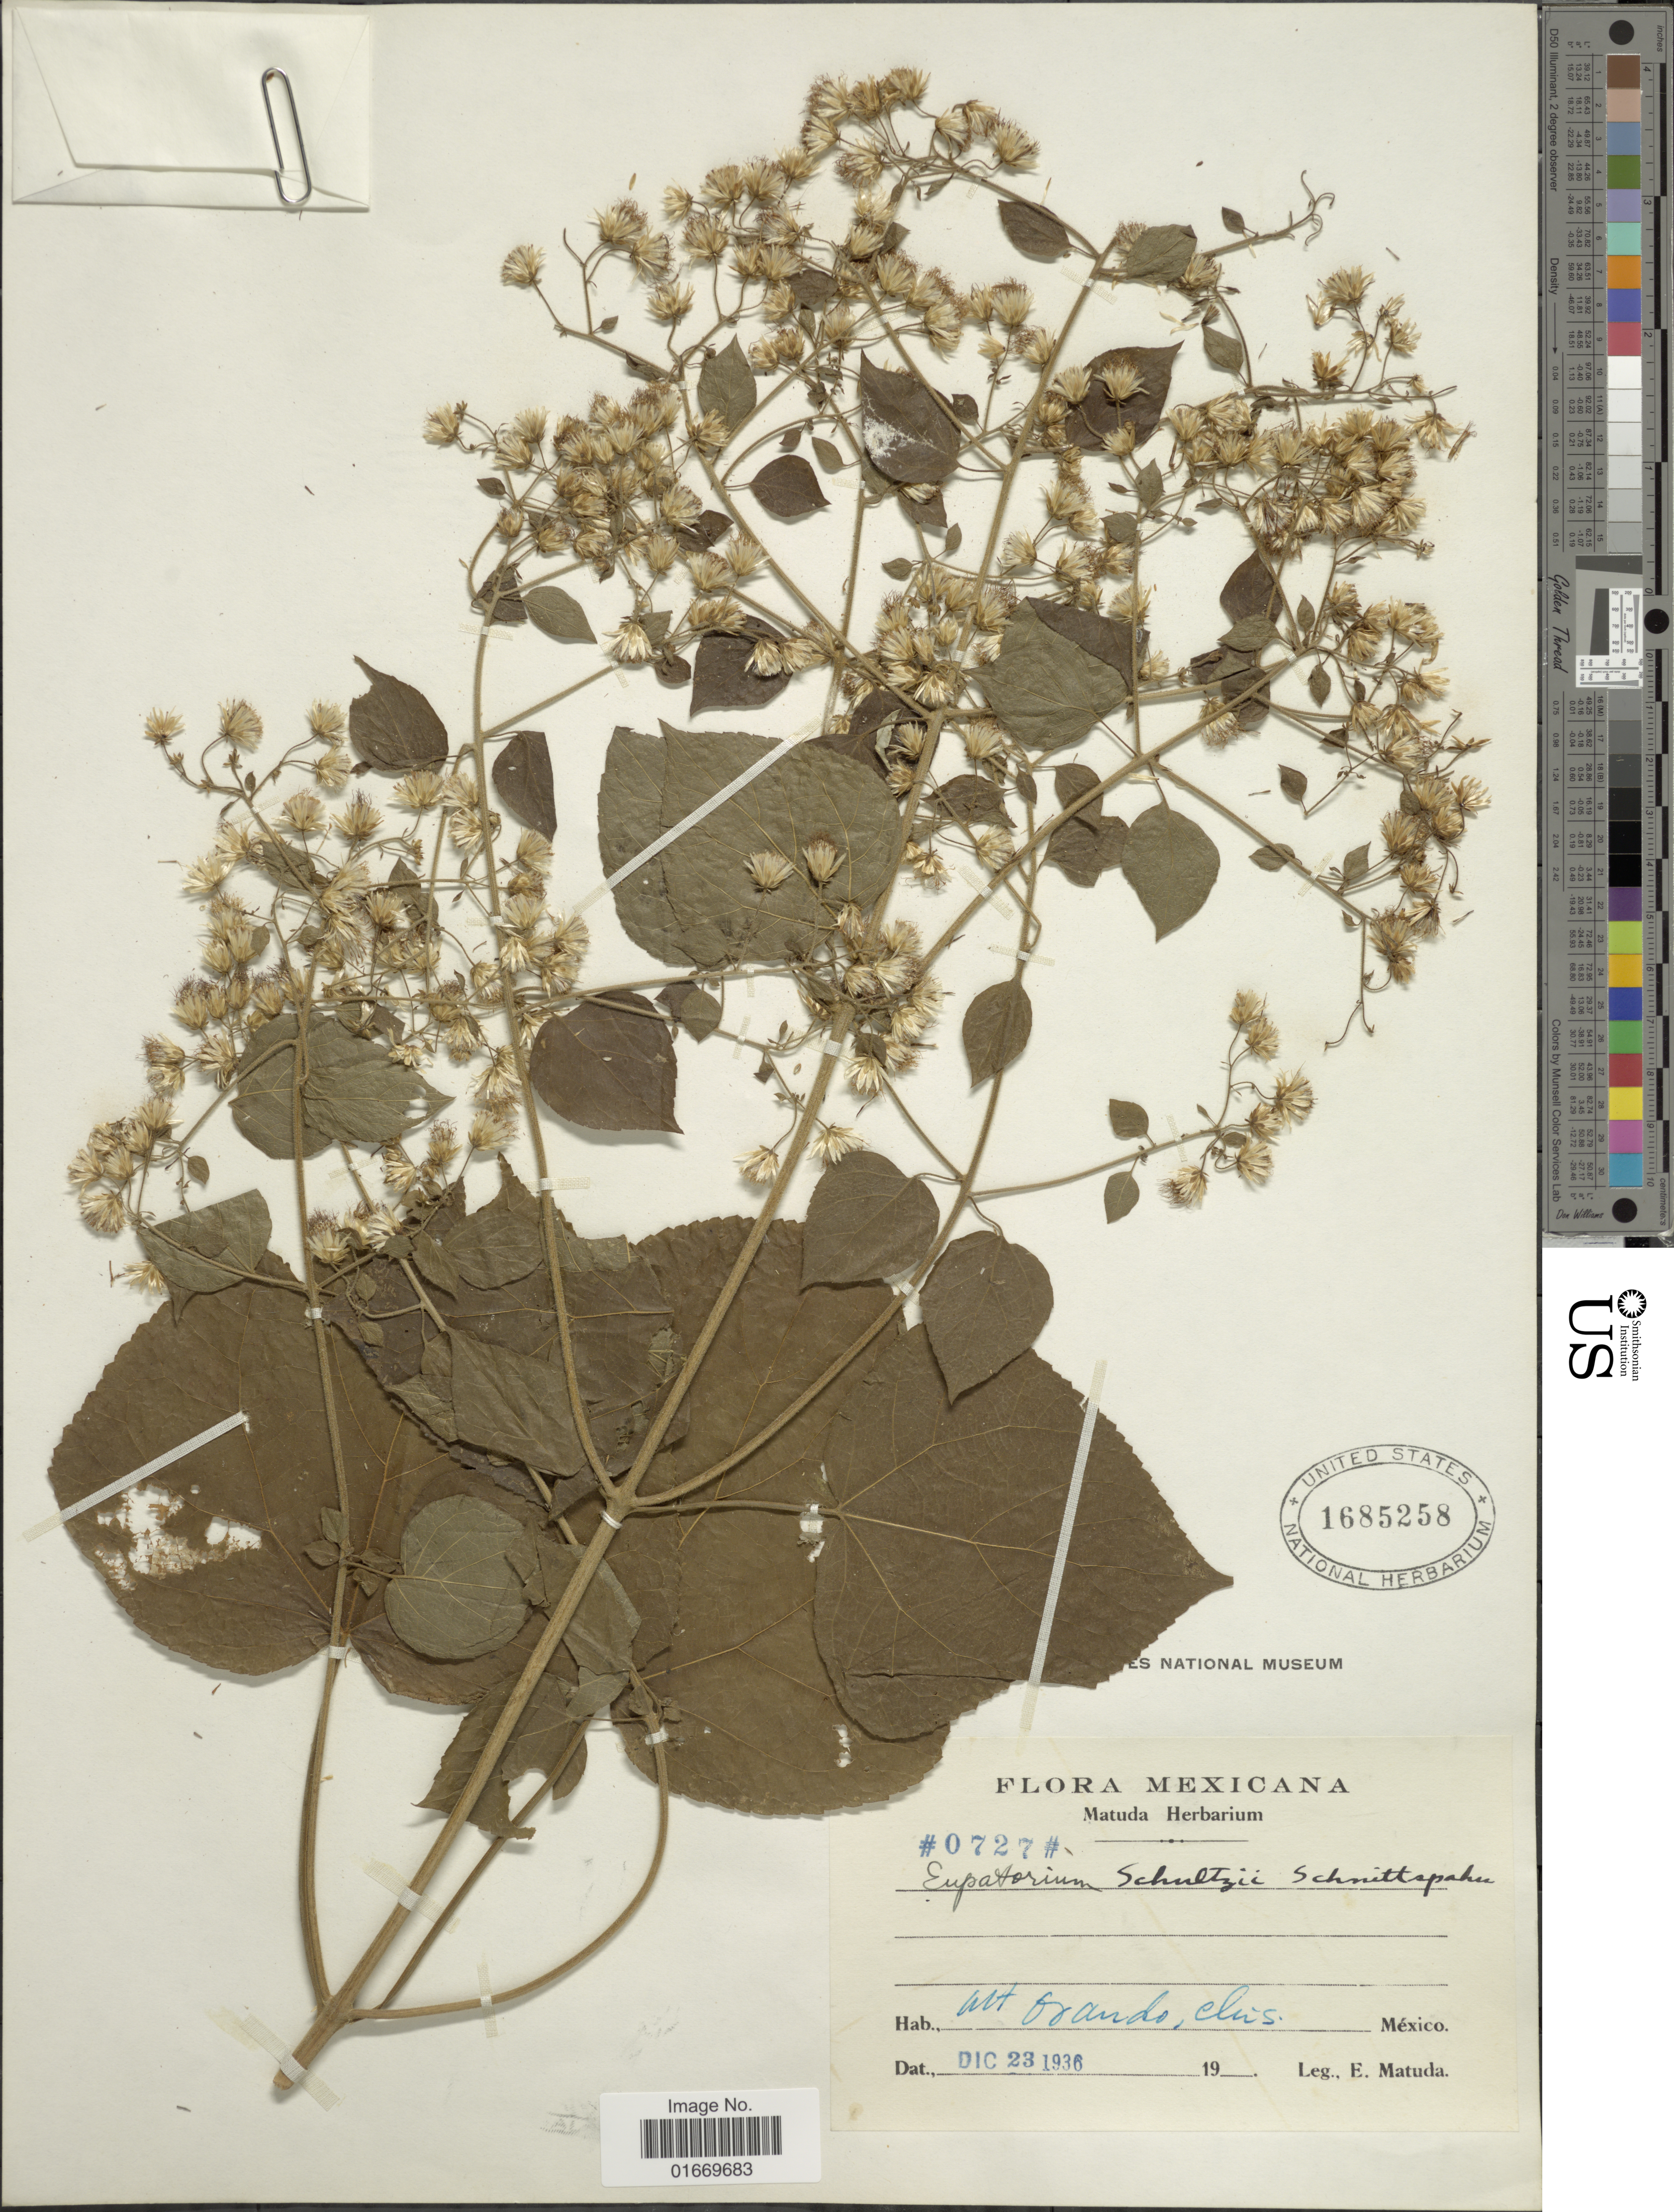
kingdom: Plantae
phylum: Tracheophyta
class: Magnoliopsida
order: Asterales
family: Asteraceae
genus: Peteravenia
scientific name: Peteravenia schultzii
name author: (Schnittsp.) R.M. King & H. Rob.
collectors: E. Matuda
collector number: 0727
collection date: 1936-12-23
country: Mexico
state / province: Chiapas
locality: Mt. Orando, Chis.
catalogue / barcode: US 1685258